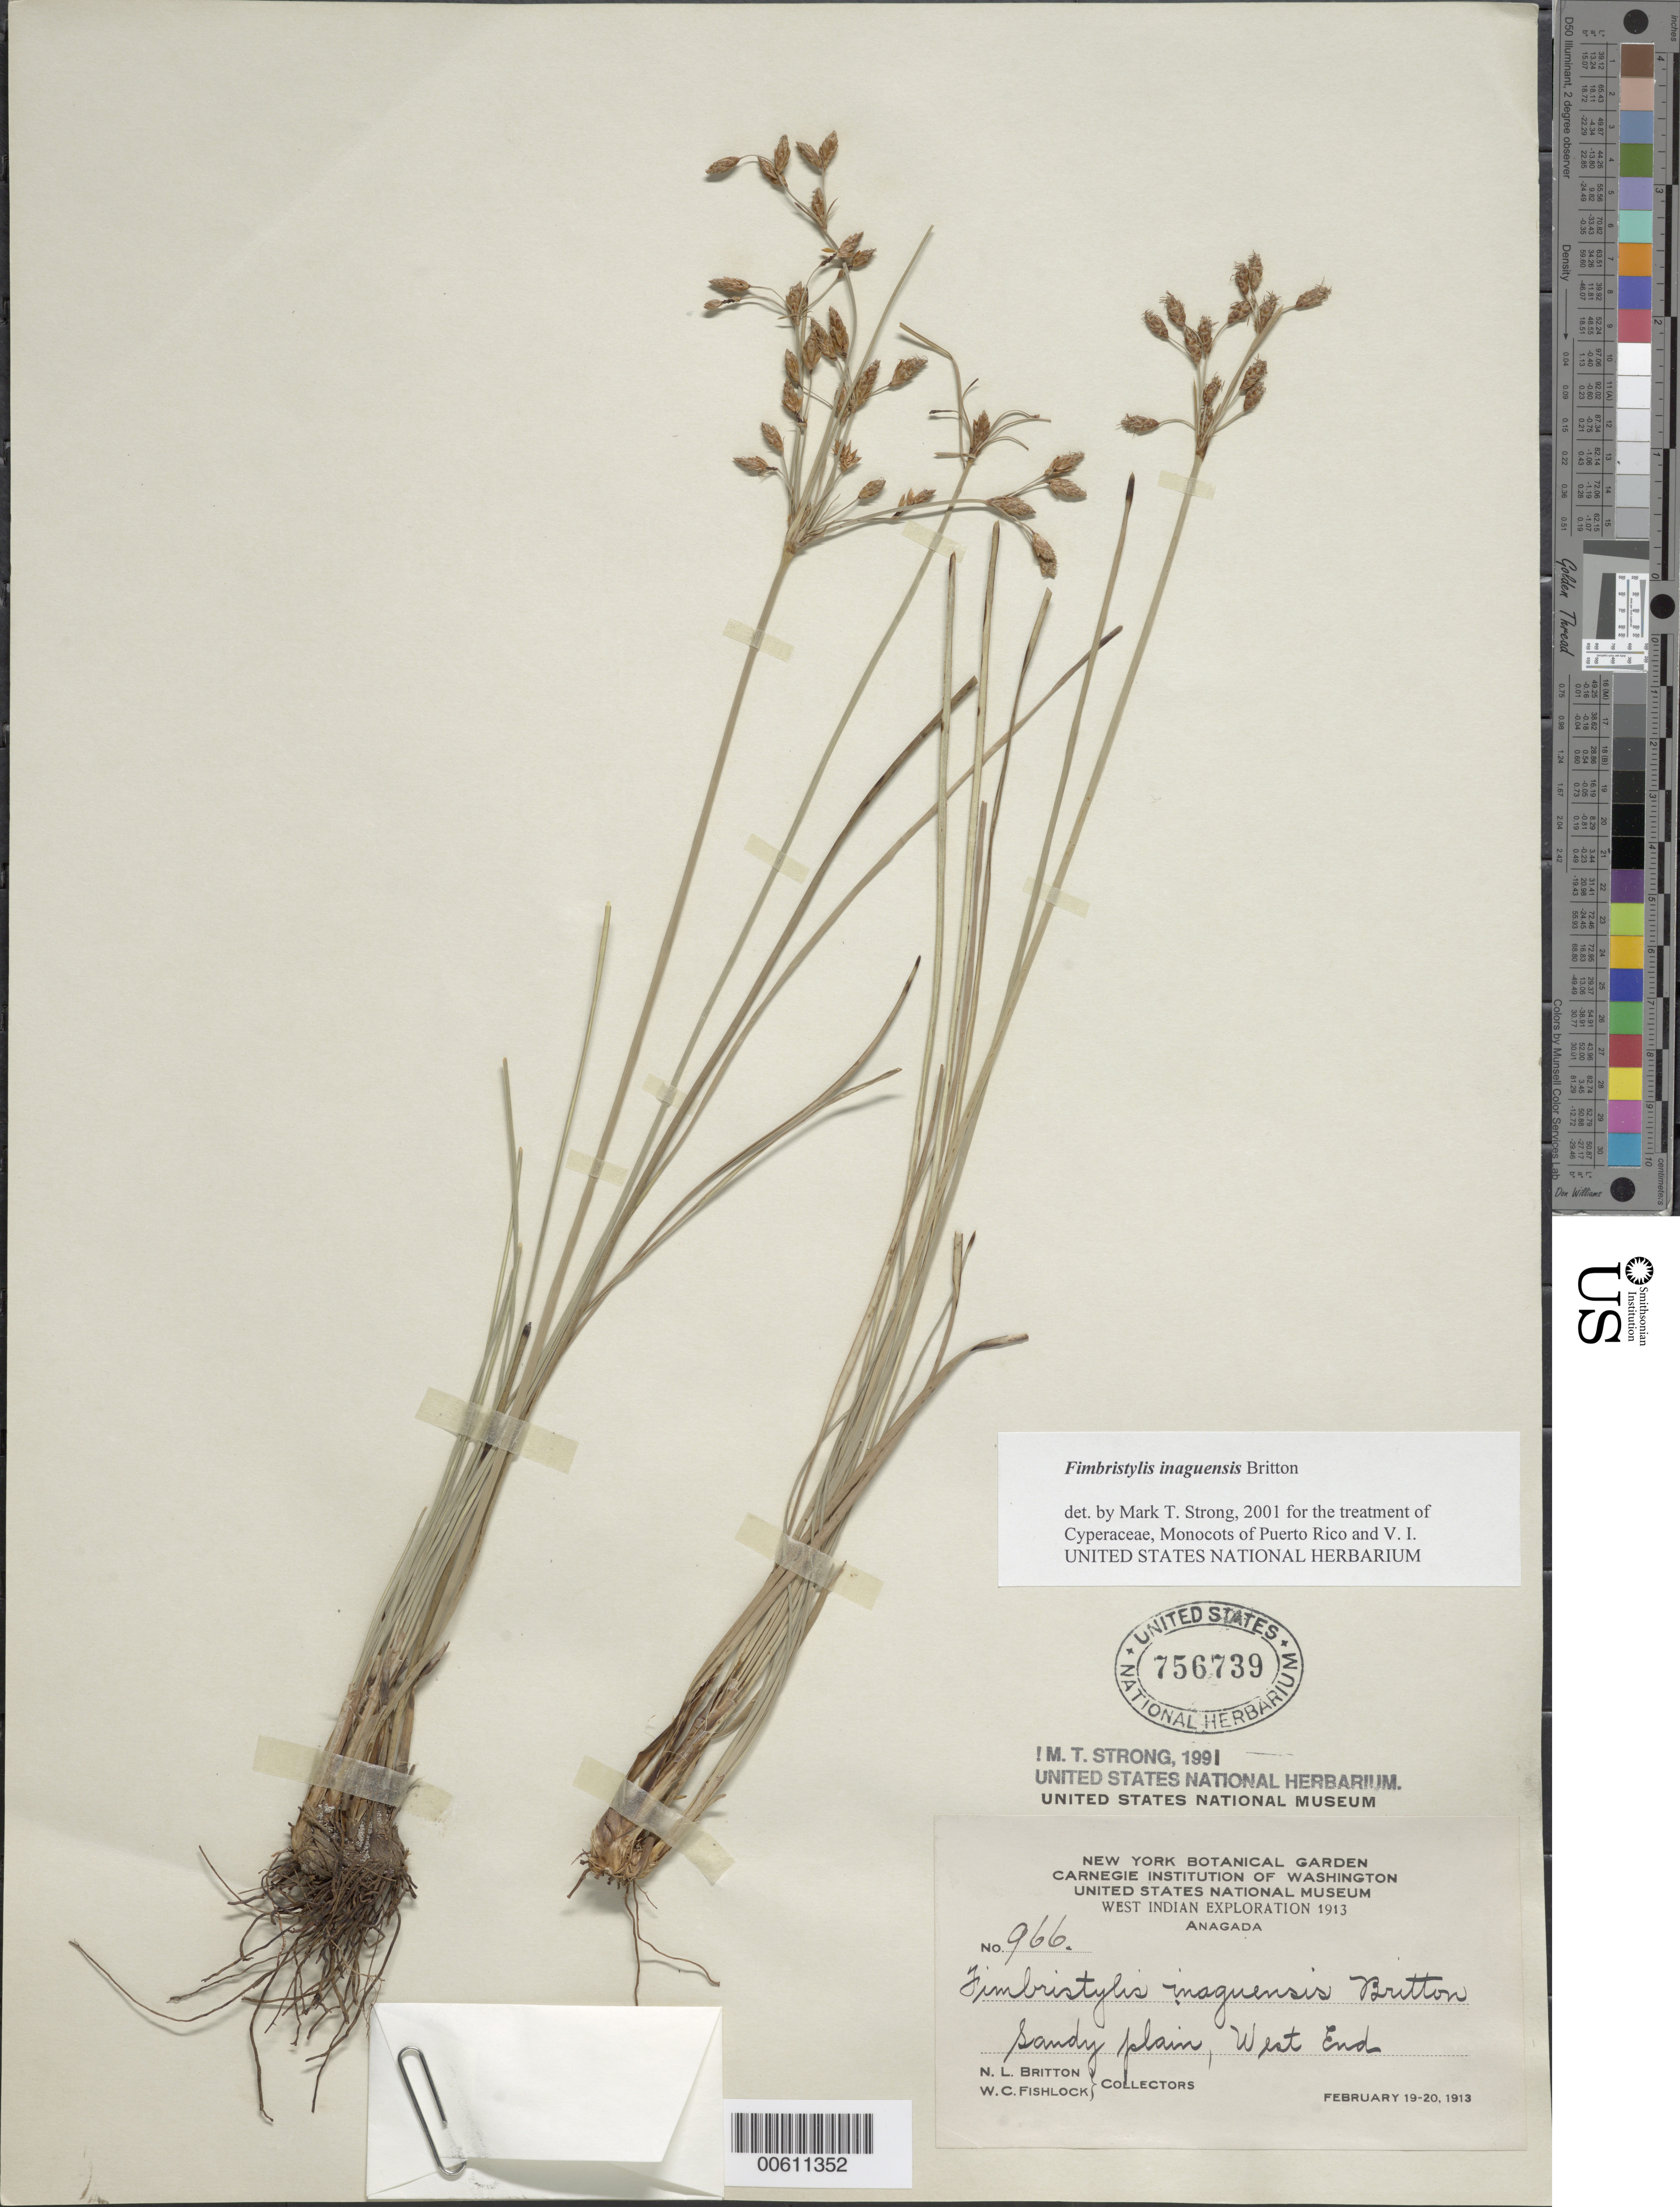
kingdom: Plantae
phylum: Tracheophyta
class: Liliopsida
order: Poales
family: Cyperaceae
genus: Fimbristylis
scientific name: Fimbristylis inaguensis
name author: Britton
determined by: Strong, M. T., (US), Smithsonian Institution - National Museum of Natural History (UNITED STATES)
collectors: N. Britton & W. Fishlock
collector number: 966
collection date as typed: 19 Feb 1913 to 20 Feb 1913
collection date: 1913-02-19/1913-02-20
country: British Virgin Islands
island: Anegada I.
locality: Anegada: West End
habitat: Sandy plain.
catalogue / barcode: US 756739